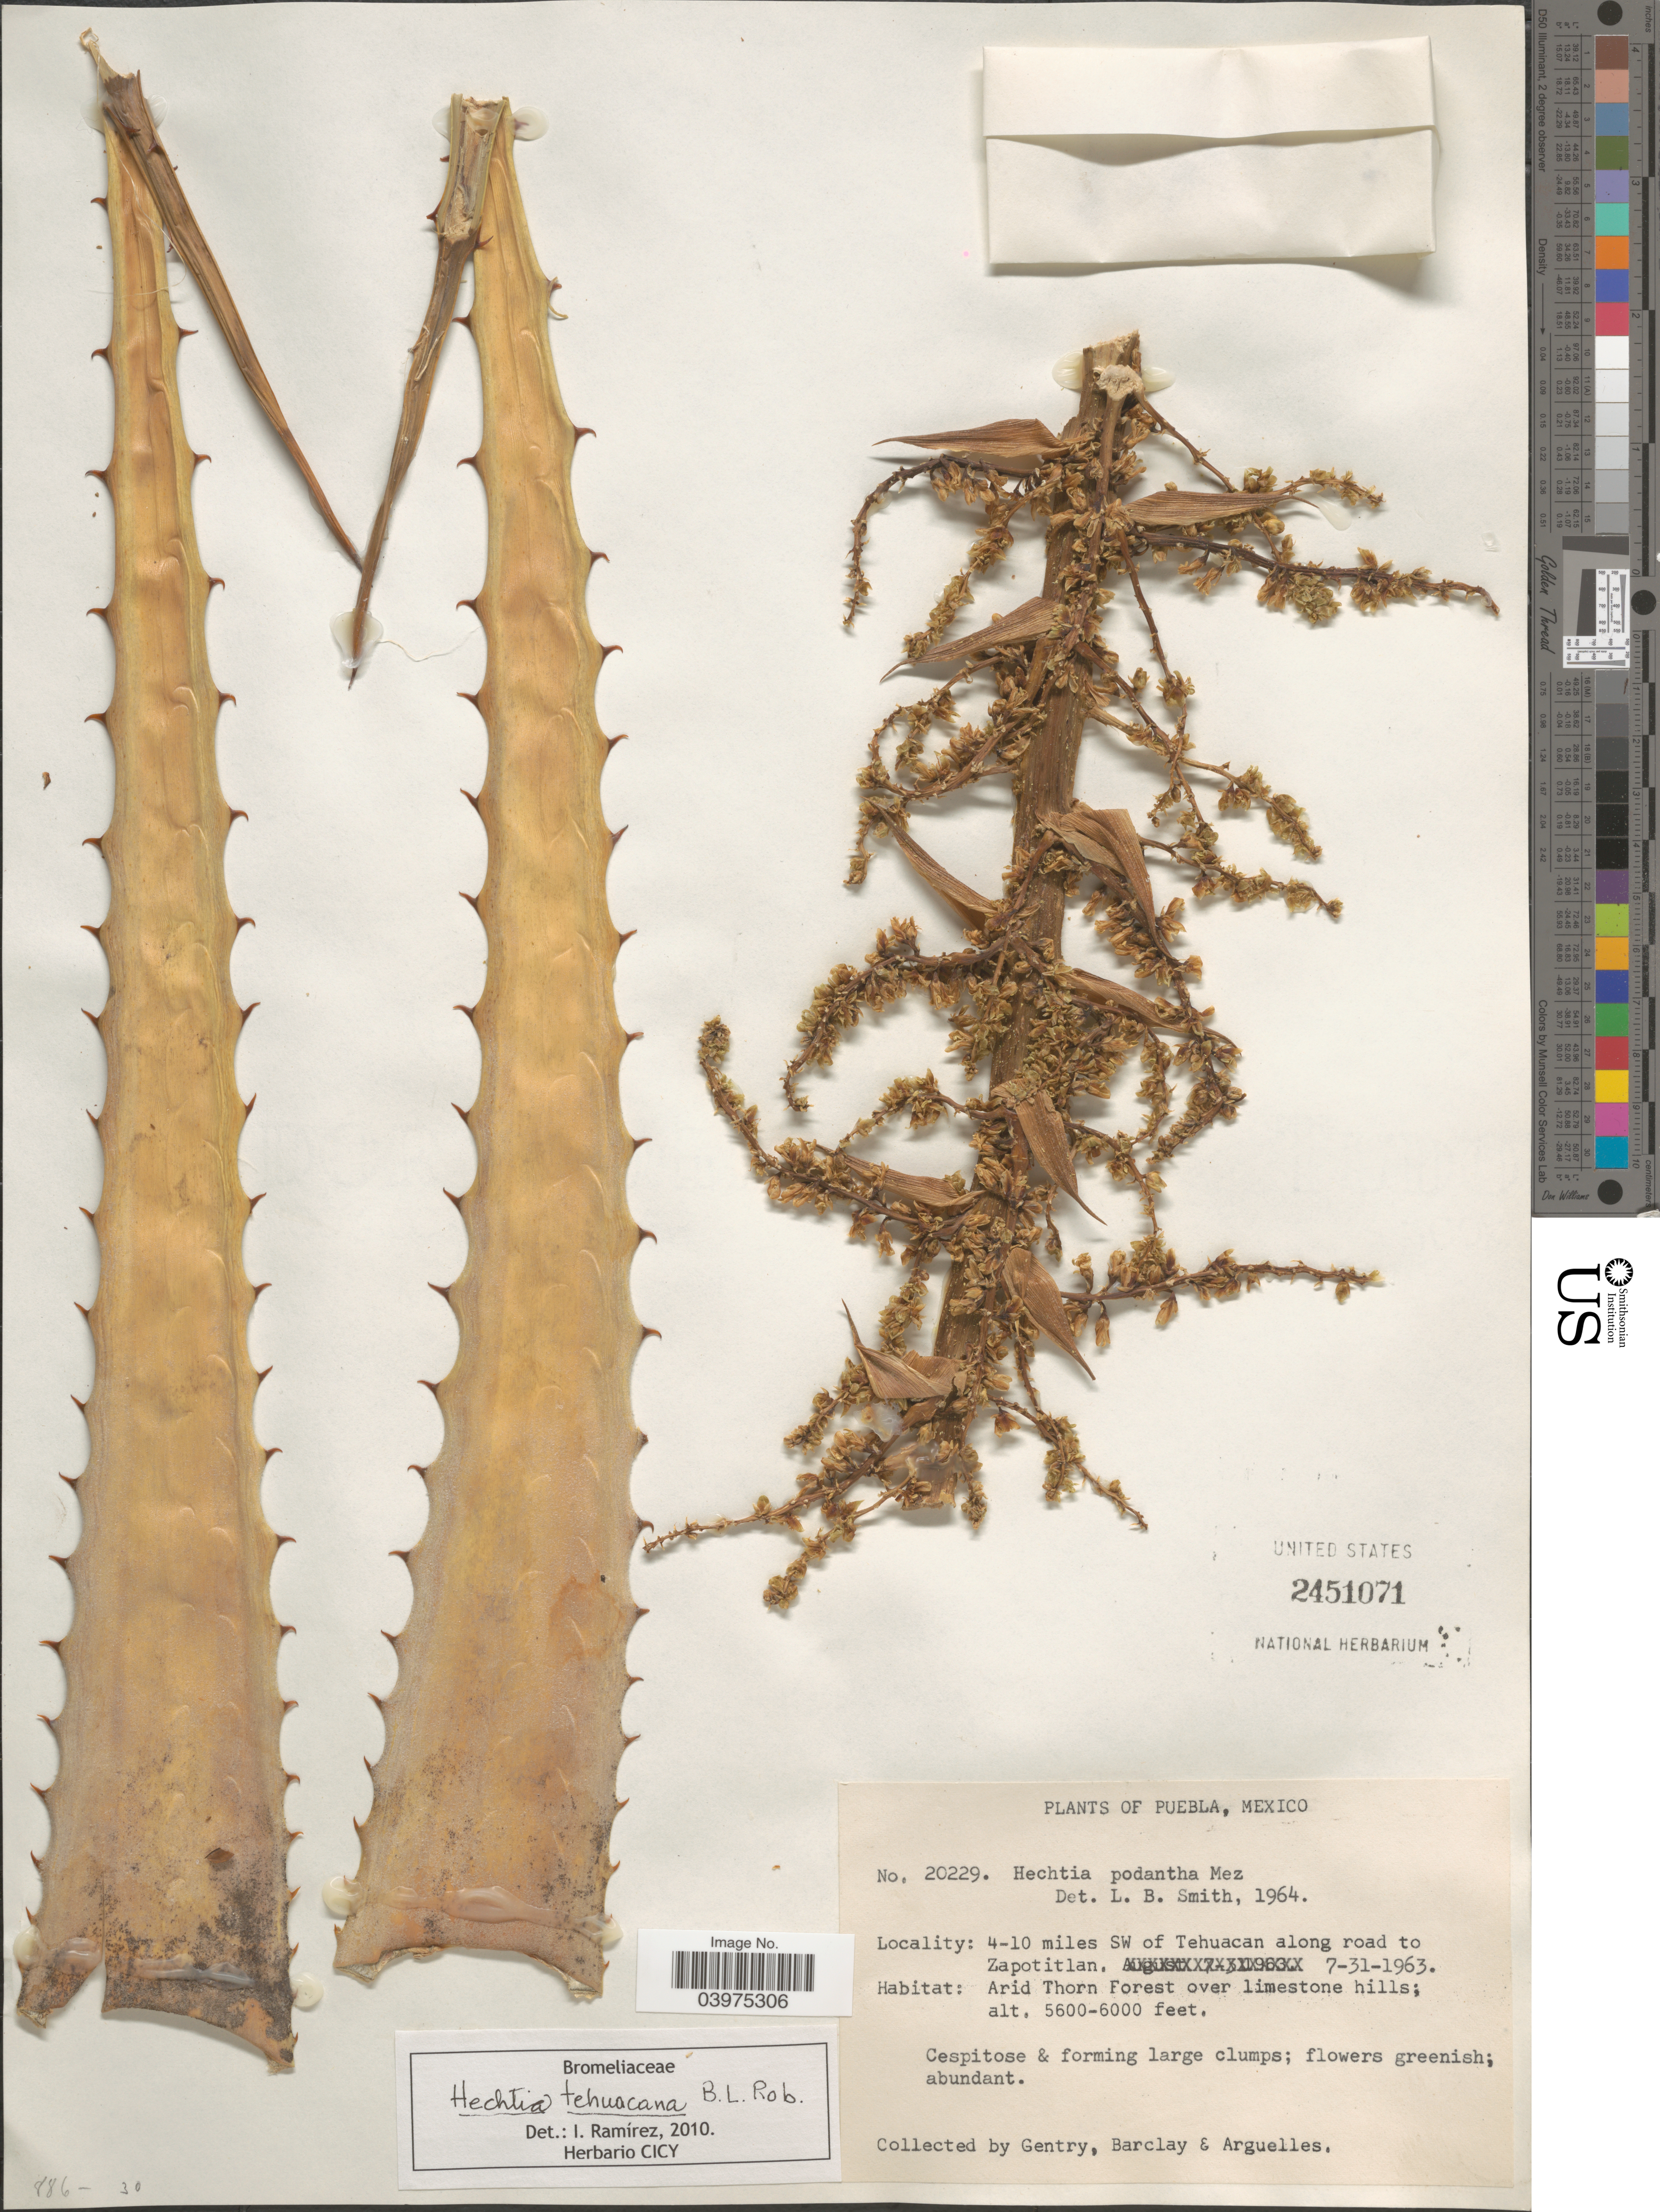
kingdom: Plantae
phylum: Tracheophyta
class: Liliopsida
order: Poales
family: Bromeliaceae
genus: Hechtia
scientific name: Hechtia tehuacana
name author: B.L. Rob.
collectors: Gentry, --, -- Barclay & Arguelles, --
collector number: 20229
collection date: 1963-07-31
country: Mexico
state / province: Puebla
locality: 4-10 miles SW of Tehuacan along road to Zapotitlan.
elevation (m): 1707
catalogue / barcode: US 2451071